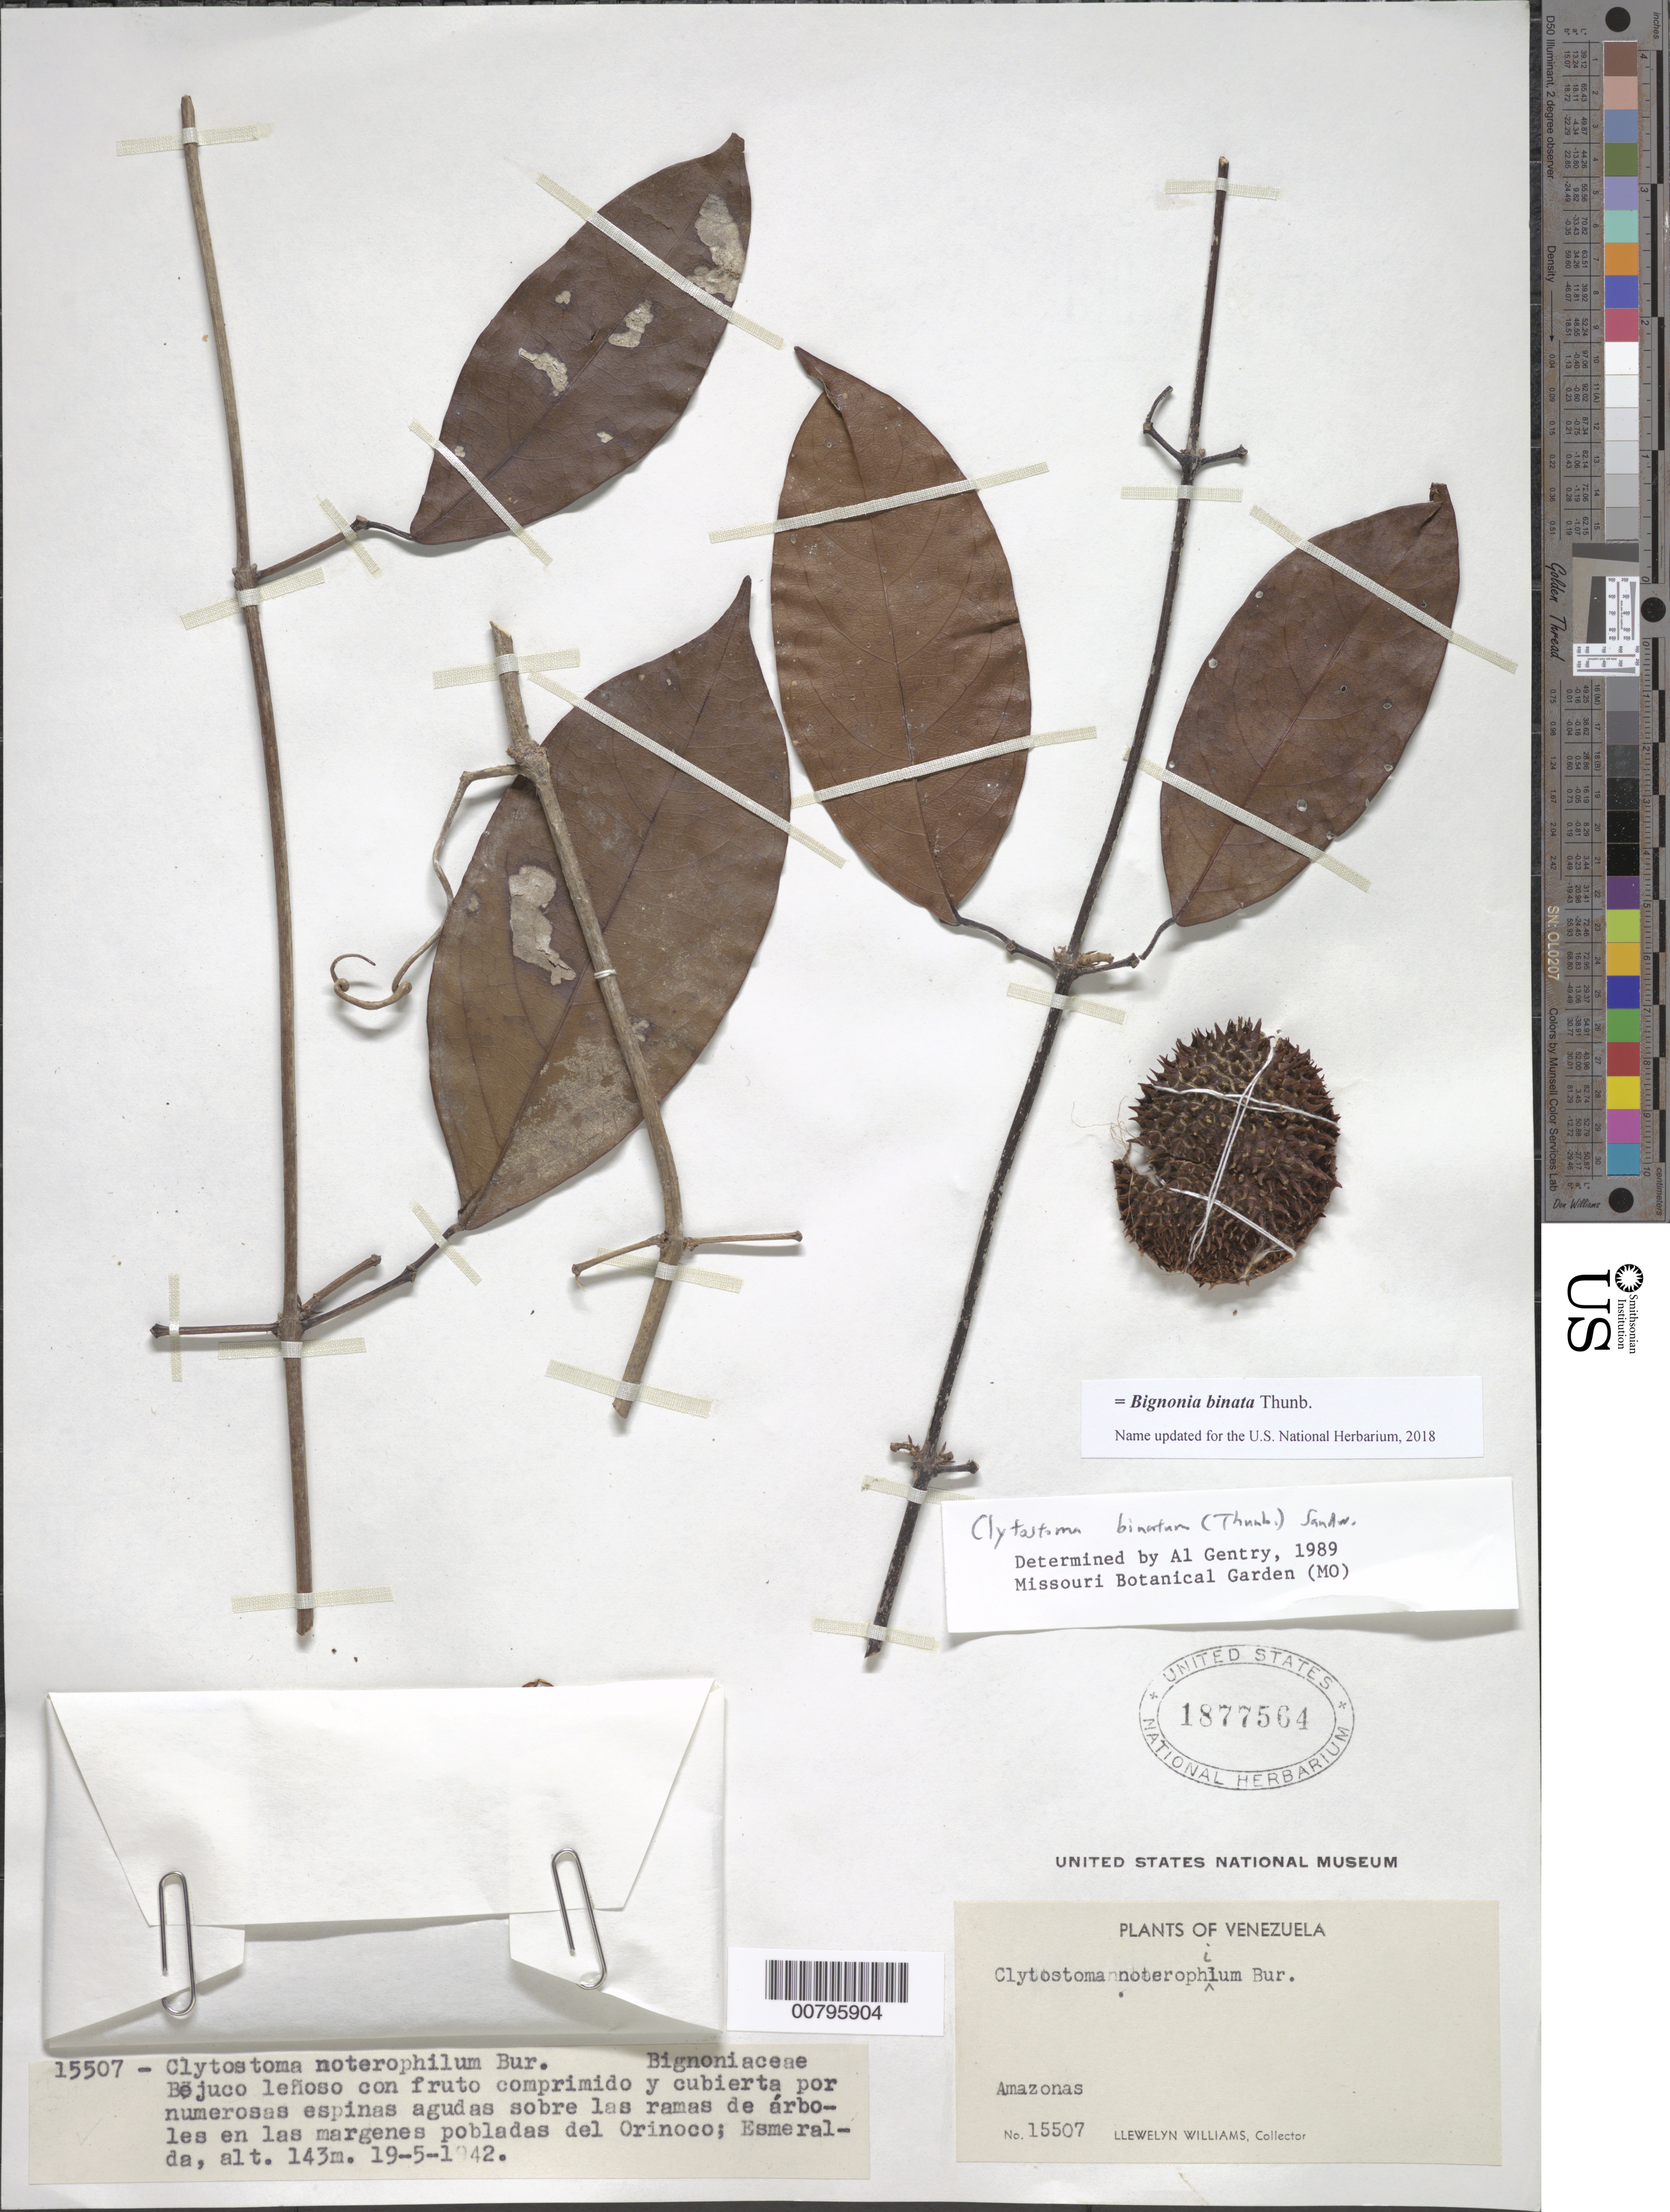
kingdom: Plantae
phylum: Tracheophyta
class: Magnoliopsida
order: Lamiales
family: Bignoniaceae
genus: Bignonia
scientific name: Bignonia binata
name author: Thunb.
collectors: Ll. Williams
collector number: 15507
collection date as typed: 19-May-42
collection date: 1942-05-19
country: Venezuela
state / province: Amazonas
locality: Esmeralda, Alto Orinoco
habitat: Margenes pobladas de canos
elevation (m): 143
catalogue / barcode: US 1877564